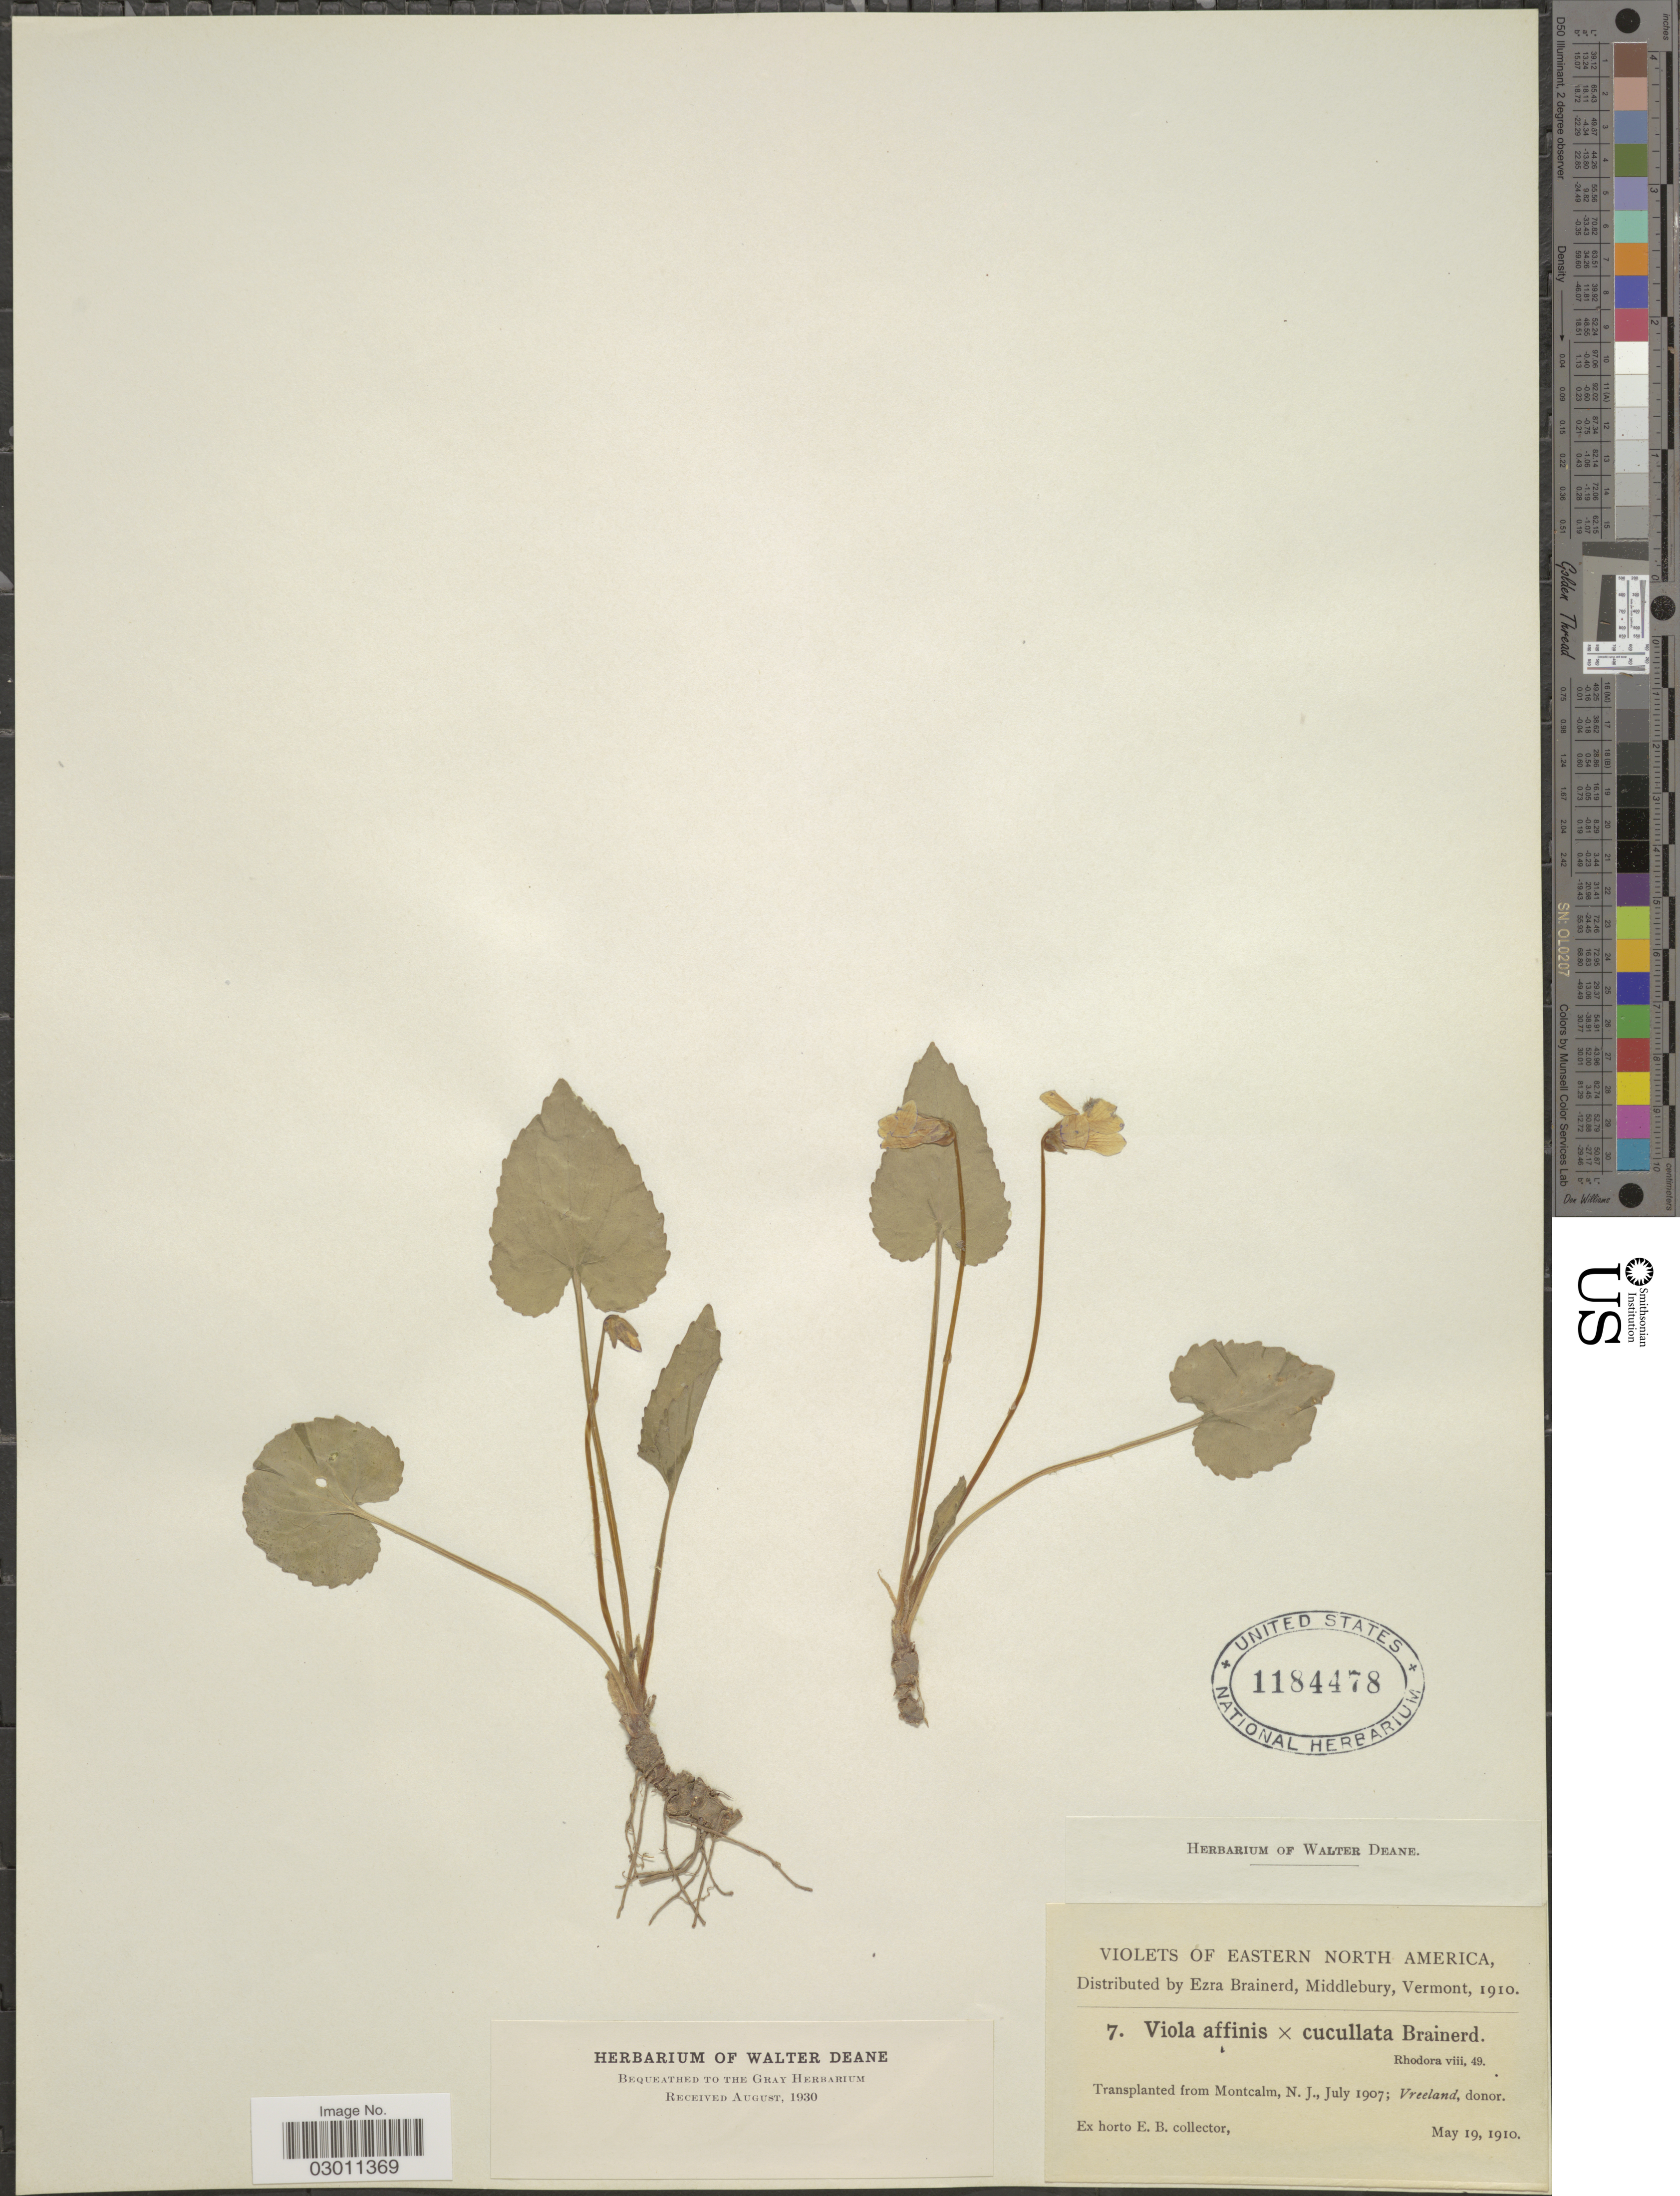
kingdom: Plantae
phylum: Tracheophyta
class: Magnoliopsida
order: Malpighiales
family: Violaceae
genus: Viola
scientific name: Viola affinis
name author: LeConte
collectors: ex herb. Ezra Brainerd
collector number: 7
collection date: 1910-05-19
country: United States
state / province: New Jersey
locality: Eastern North America. Transplanted from Montcalm, N. J.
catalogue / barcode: US 1184478